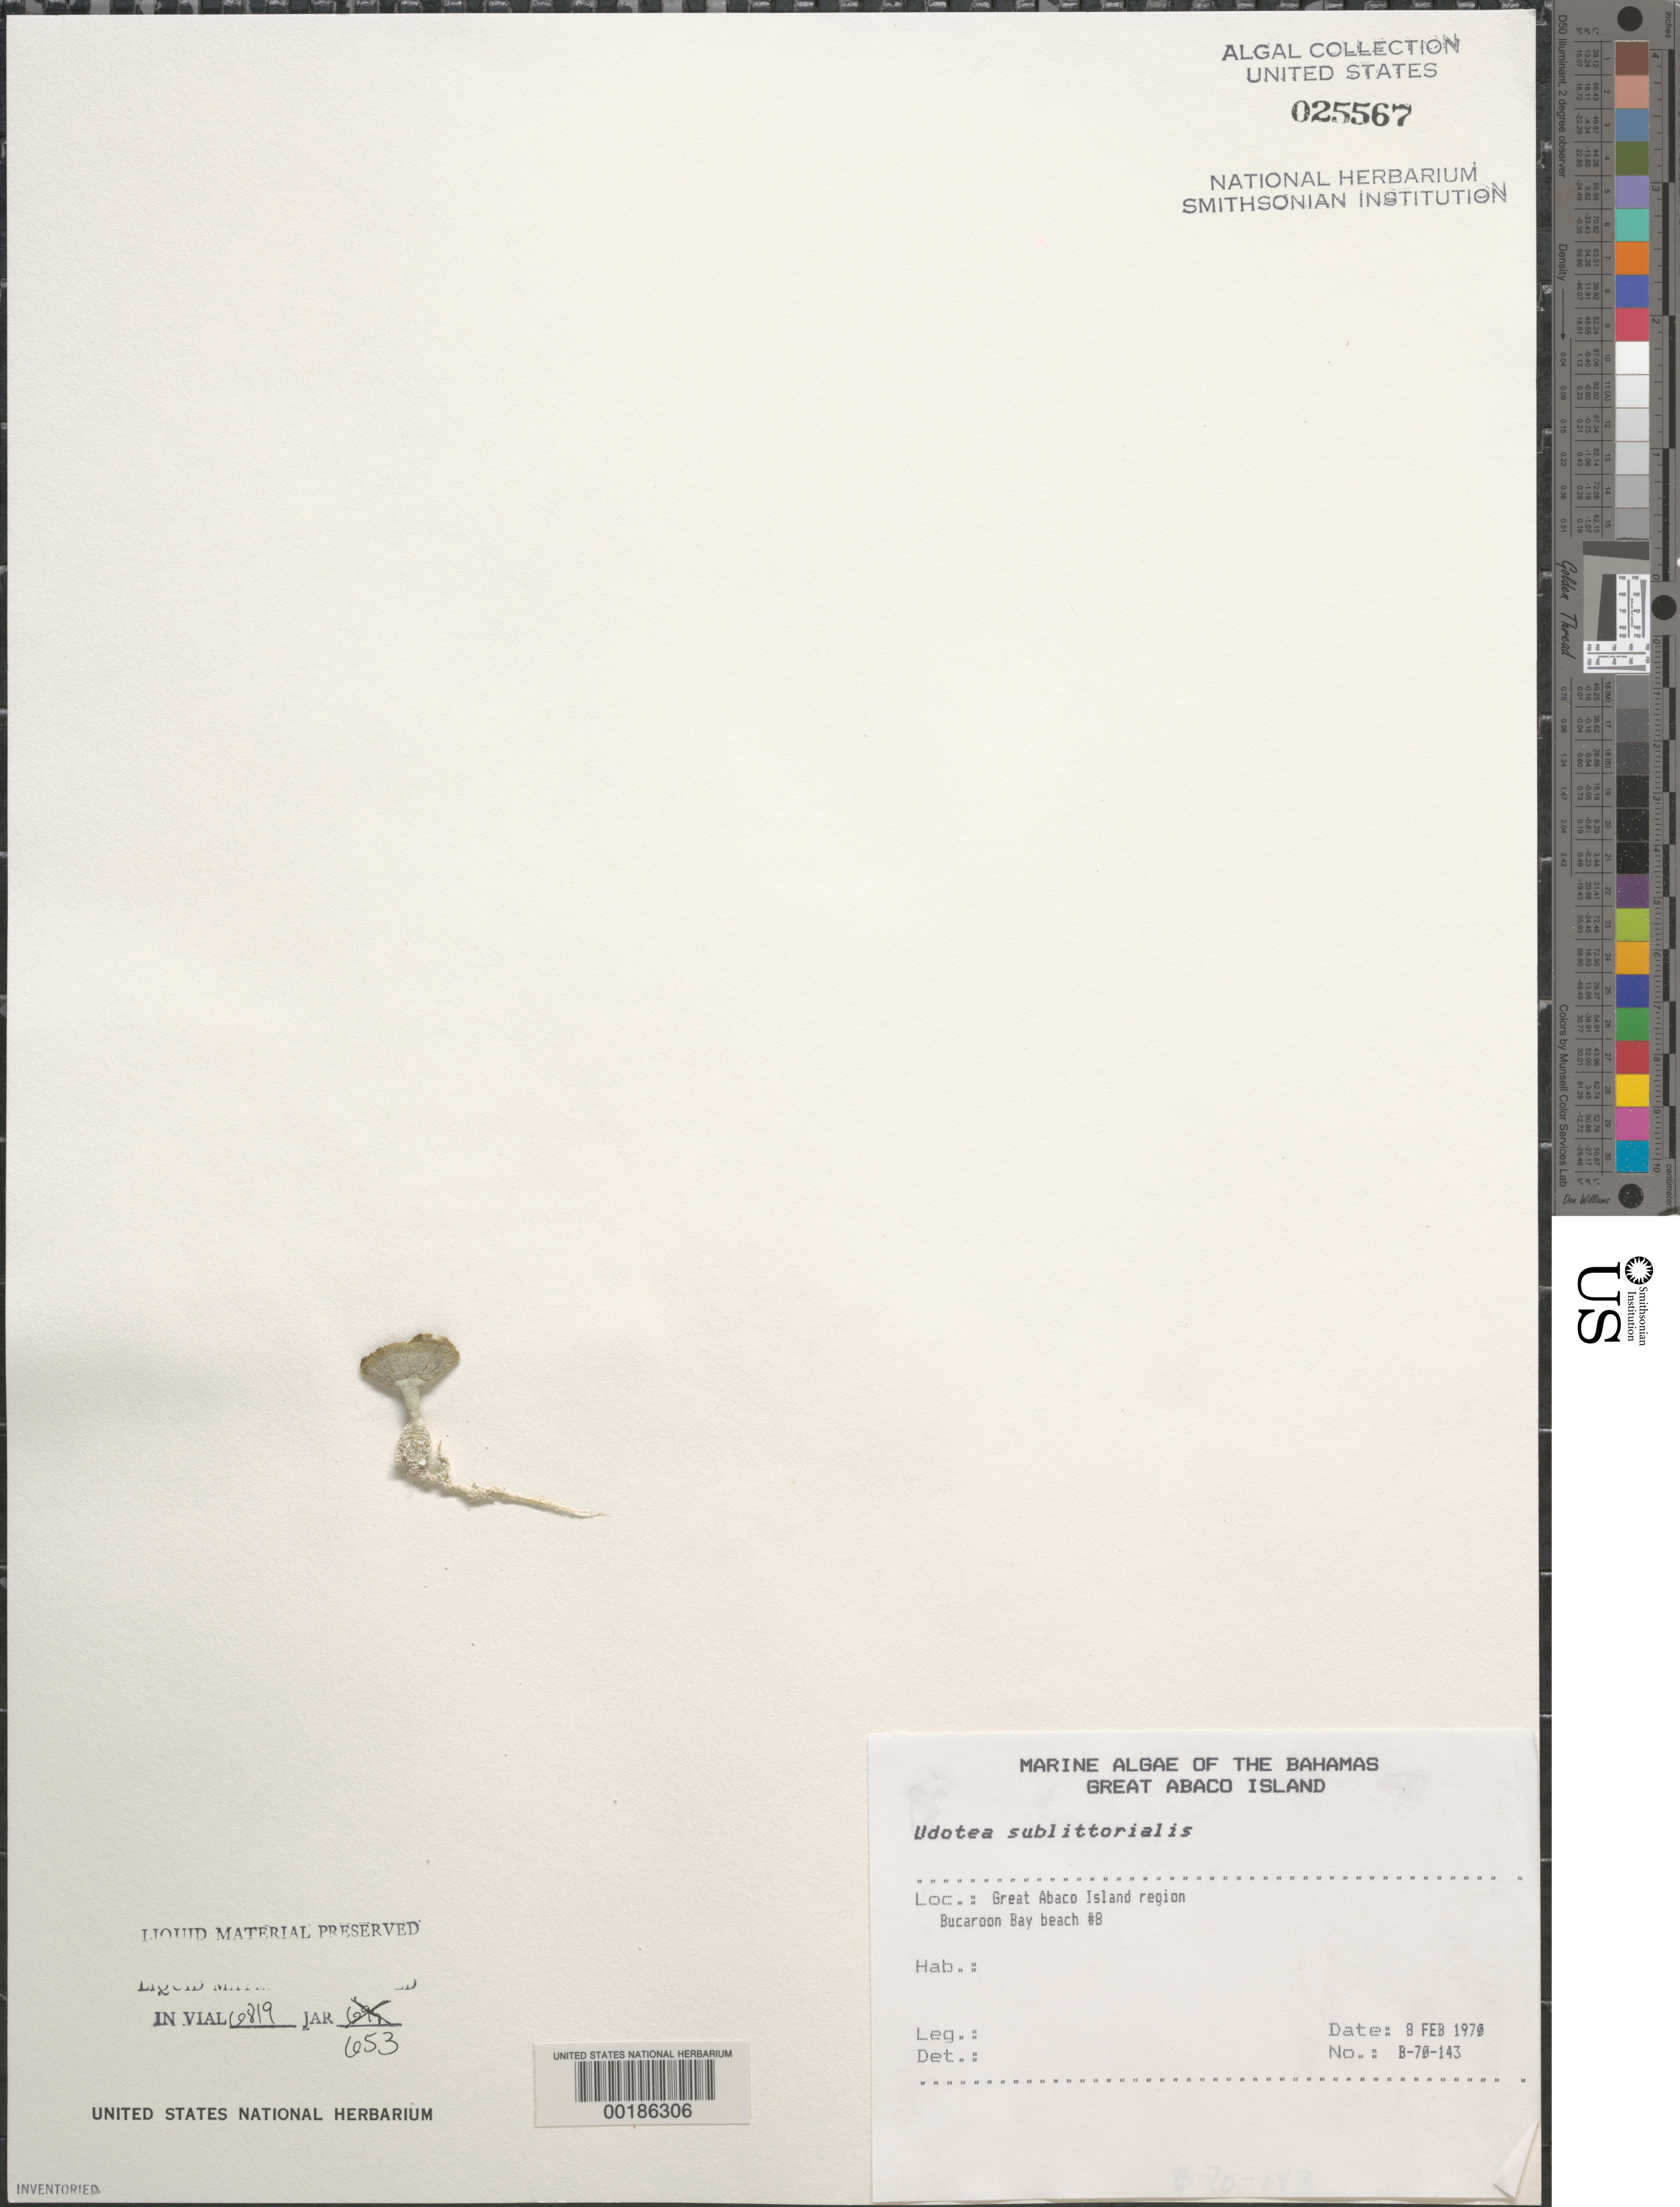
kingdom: Plantae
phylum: Chlorophyta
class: Ulvophyceae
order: Bryopsidales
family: Udoteaceae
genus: Udotea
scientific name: Udotea sublittoralis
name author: W.R. Taylor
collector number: B-70-143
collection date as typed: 08 Feb 1970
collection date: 1970-02-08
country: Bahamas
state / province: Abaco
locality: Buckaroon bay beach, buckaroon bay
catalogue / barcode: US 25567